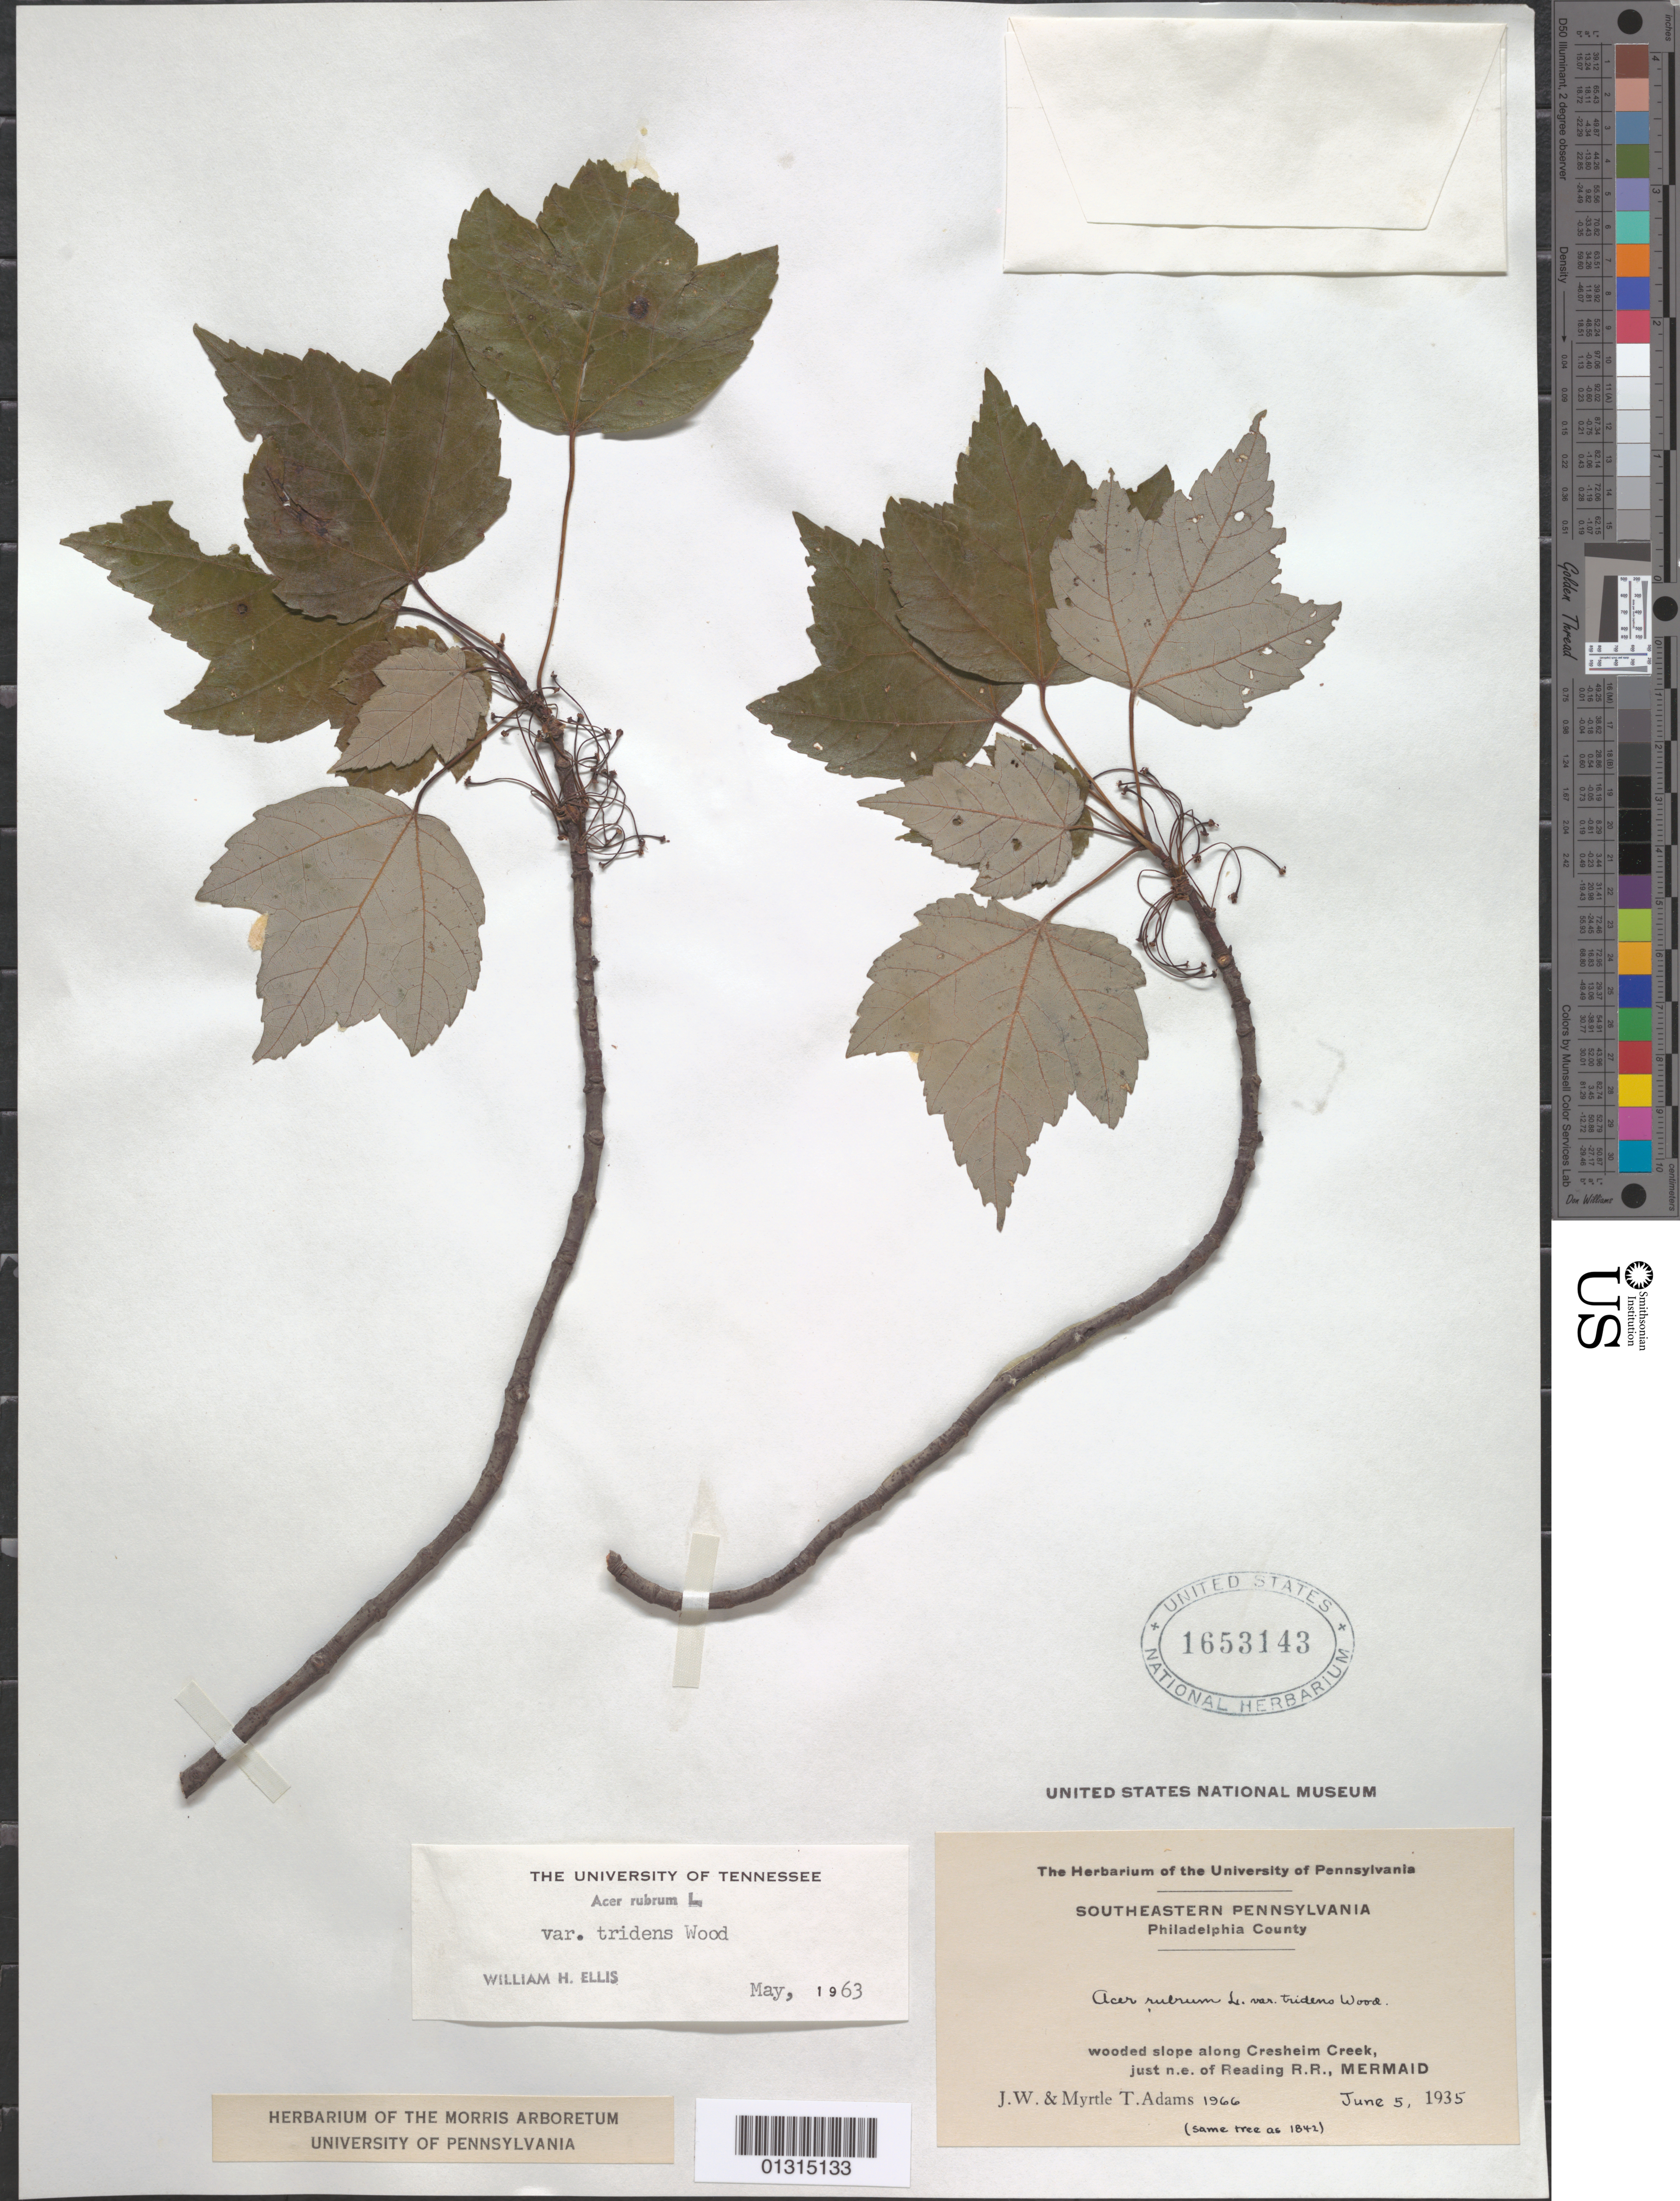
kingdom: Plantae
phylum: Tracheophyta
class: Magnoliopsida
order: Sapindales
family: Sapindaceae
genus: Acer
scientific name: Acer rubrum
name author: L.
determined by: Ellis, W. H.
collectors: J. W. Adams & M. T. Adams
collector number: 1966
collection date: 1935-06-05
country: United States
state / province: Pennsylvania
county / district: Philadelphia County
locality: Mermaid, along Cresheim Creek, just NE of Reading R.R.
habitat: Wooded slope along creek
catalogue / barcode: US 1653143